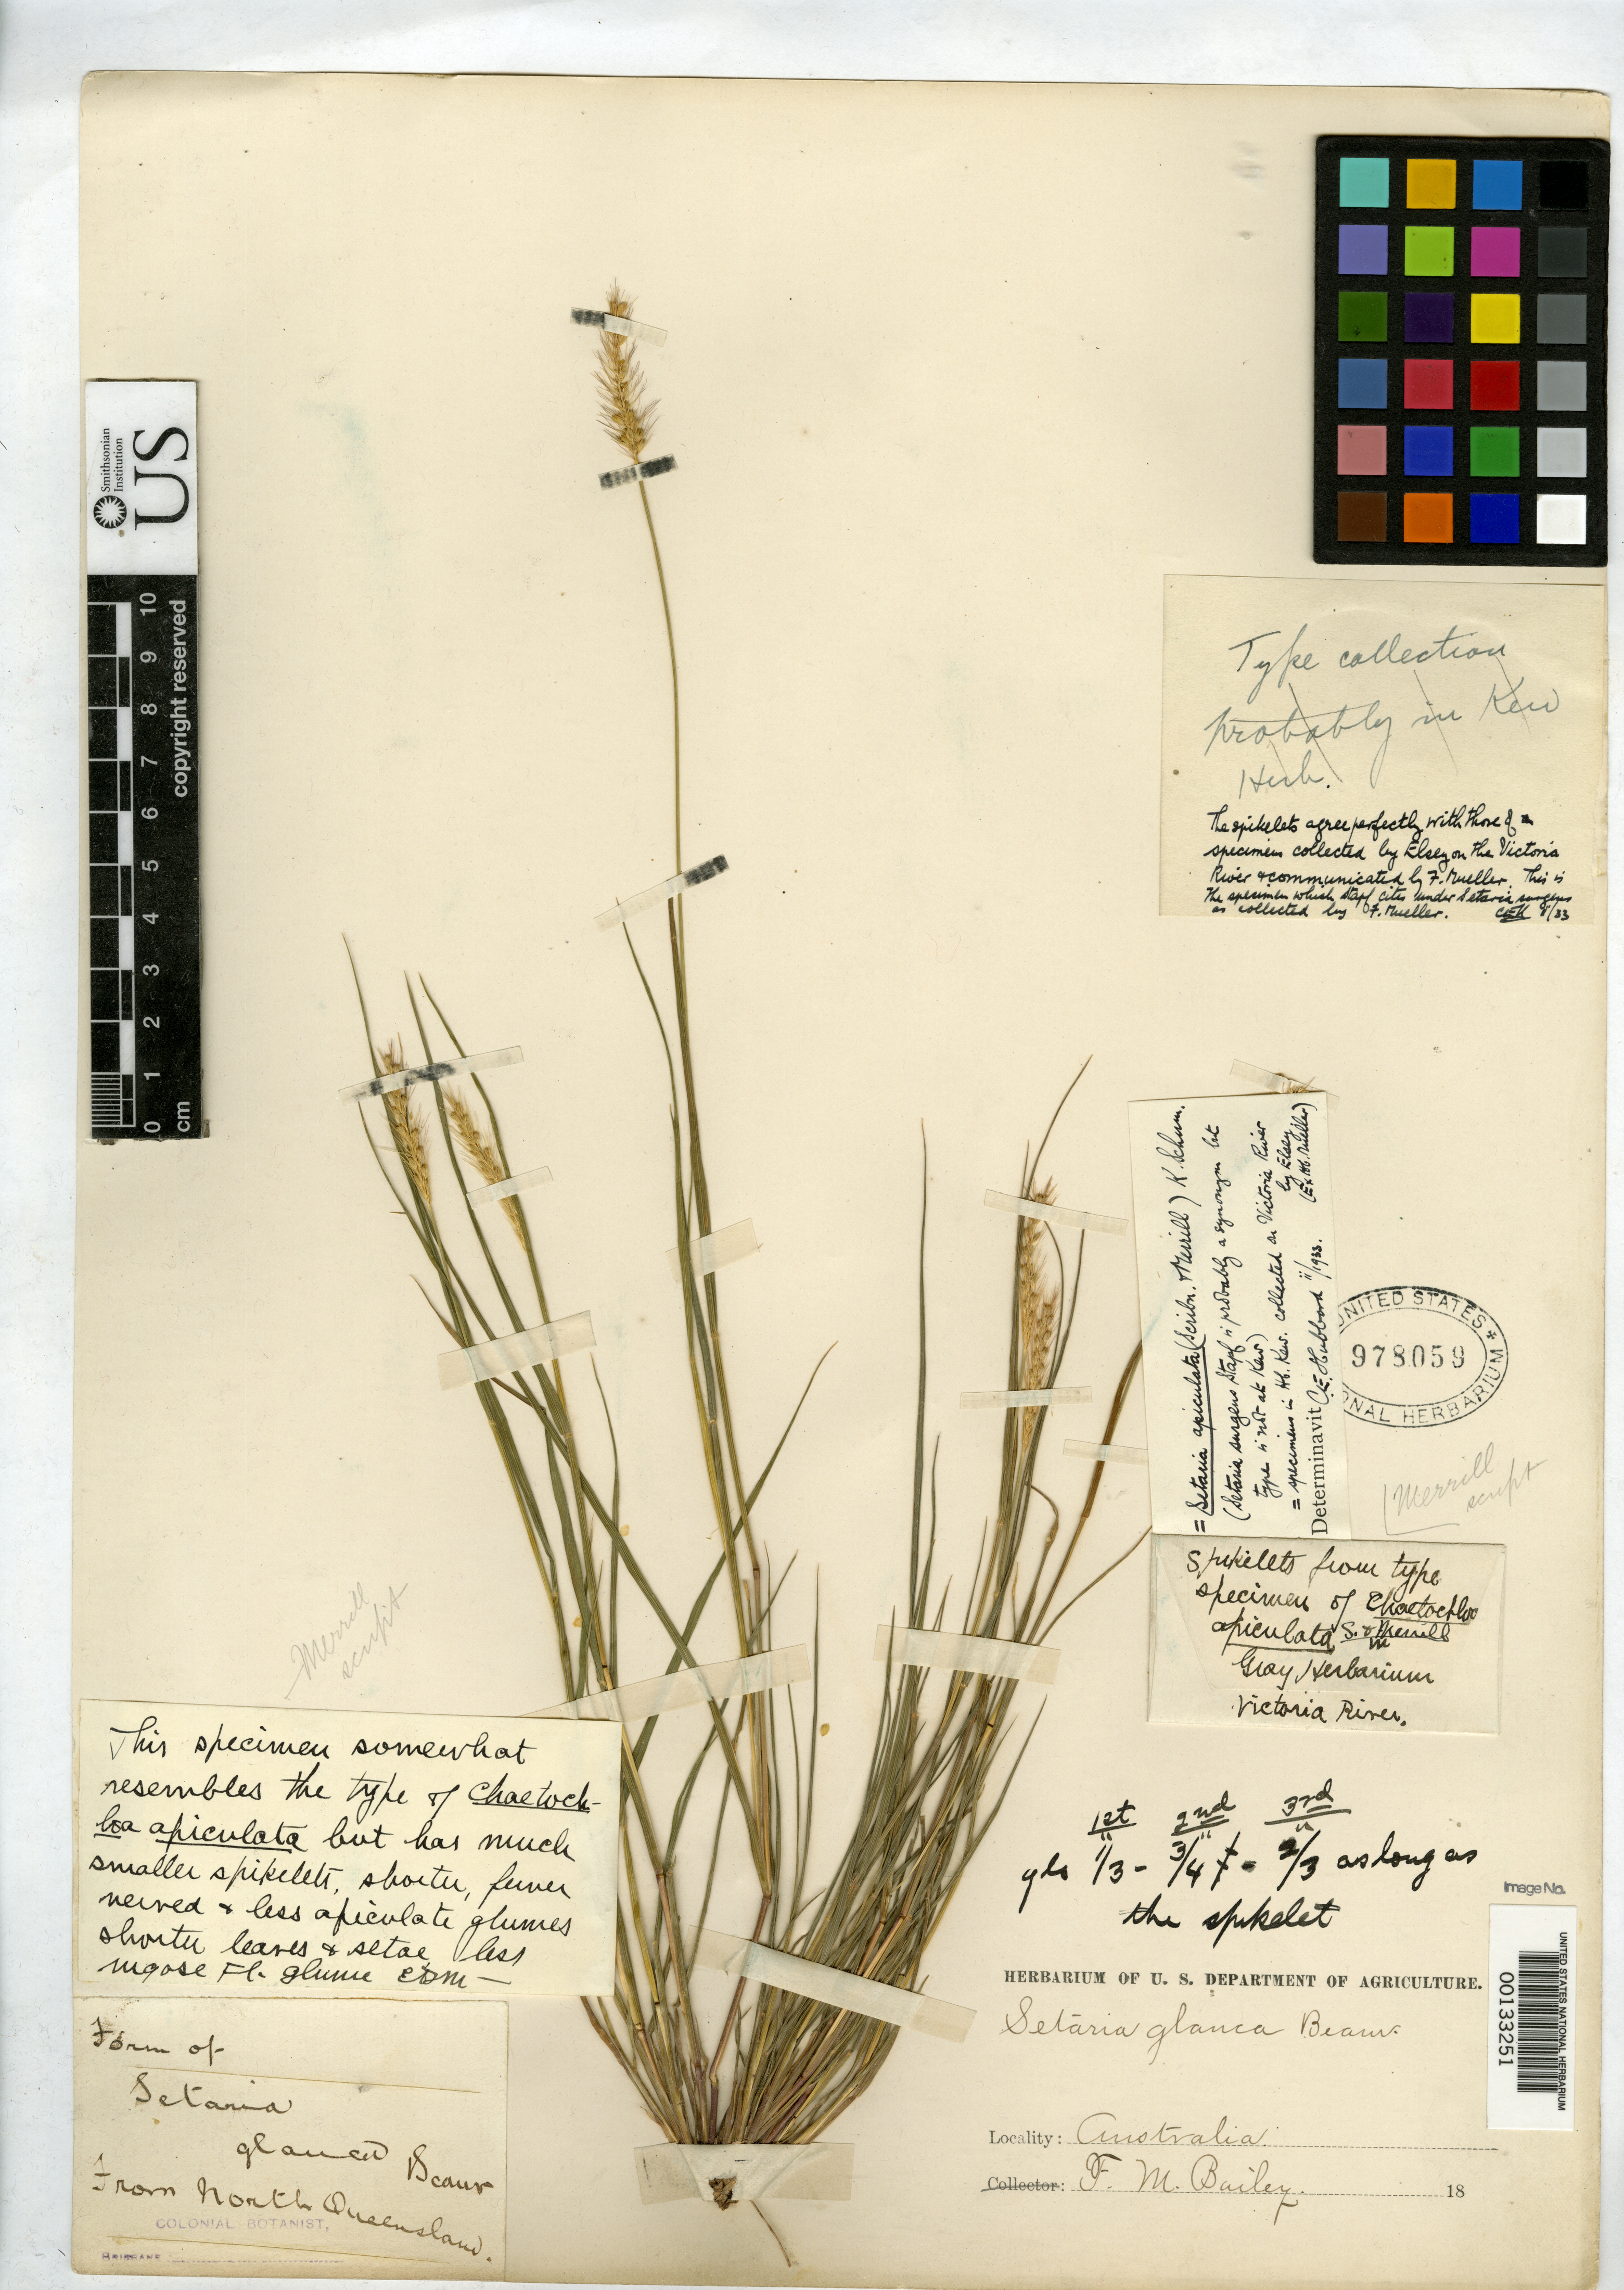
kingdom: Plantae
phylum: Tracheophyta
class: Liliopsida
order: Poales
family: Poaceae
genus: Chaetochloa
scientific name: Chaetochloa apiculata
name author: Scribn. & Merr.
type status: Type Collection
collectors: F. Mueller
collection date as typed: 18--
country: Australia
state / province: Queensland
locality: North.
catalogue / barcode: US 978059